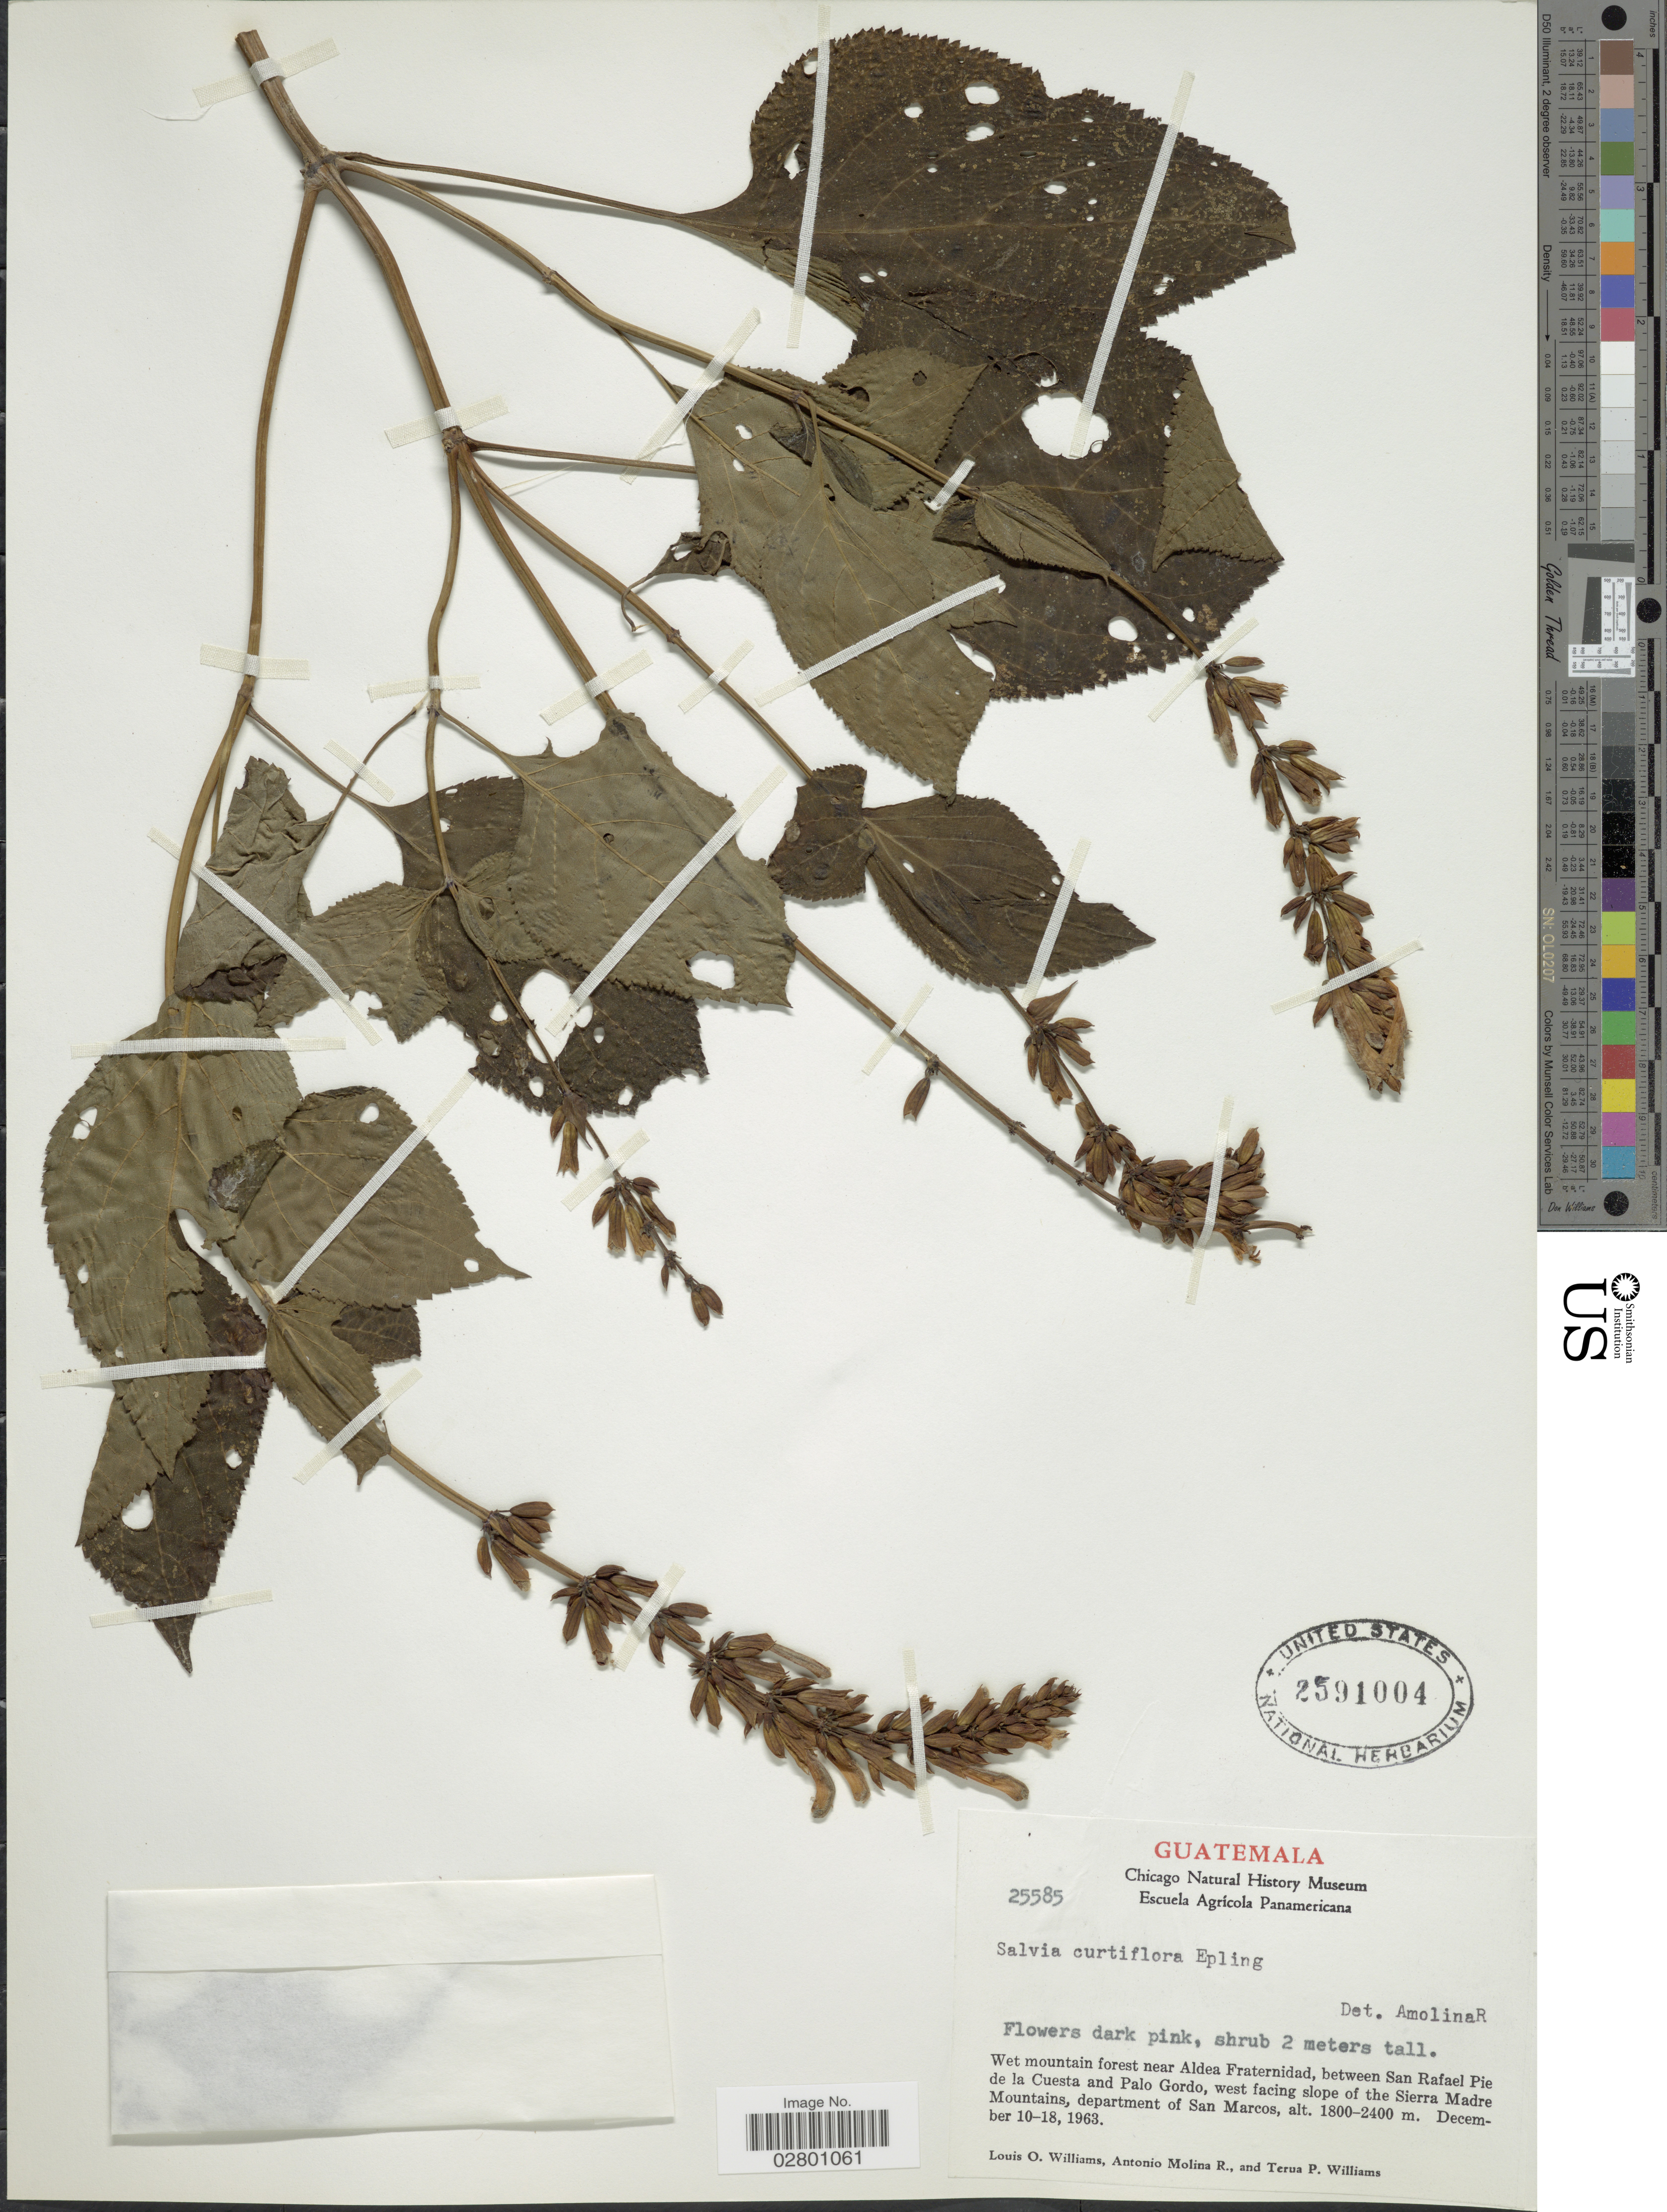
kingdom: Plantae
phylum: Tracheophyta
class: Magnoliopsida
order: Lamiales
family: Lamiaceae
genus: Salvia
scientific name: Salvia curtiflora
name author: Epling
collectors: L. O. Williams, A. Molina R. & T. P. Williams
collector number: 25585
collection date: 1963-12-10/1963-12-18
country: Guatemala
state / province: San Marcos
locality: Wet mountain forest near Aldea Fraternidad, between San Rafael Pie de la Cuesta and Palo Gordo, west facing slope of Sierra Madre Mountains, department of San Marcos.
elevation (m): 1800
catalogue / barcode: US 2591004